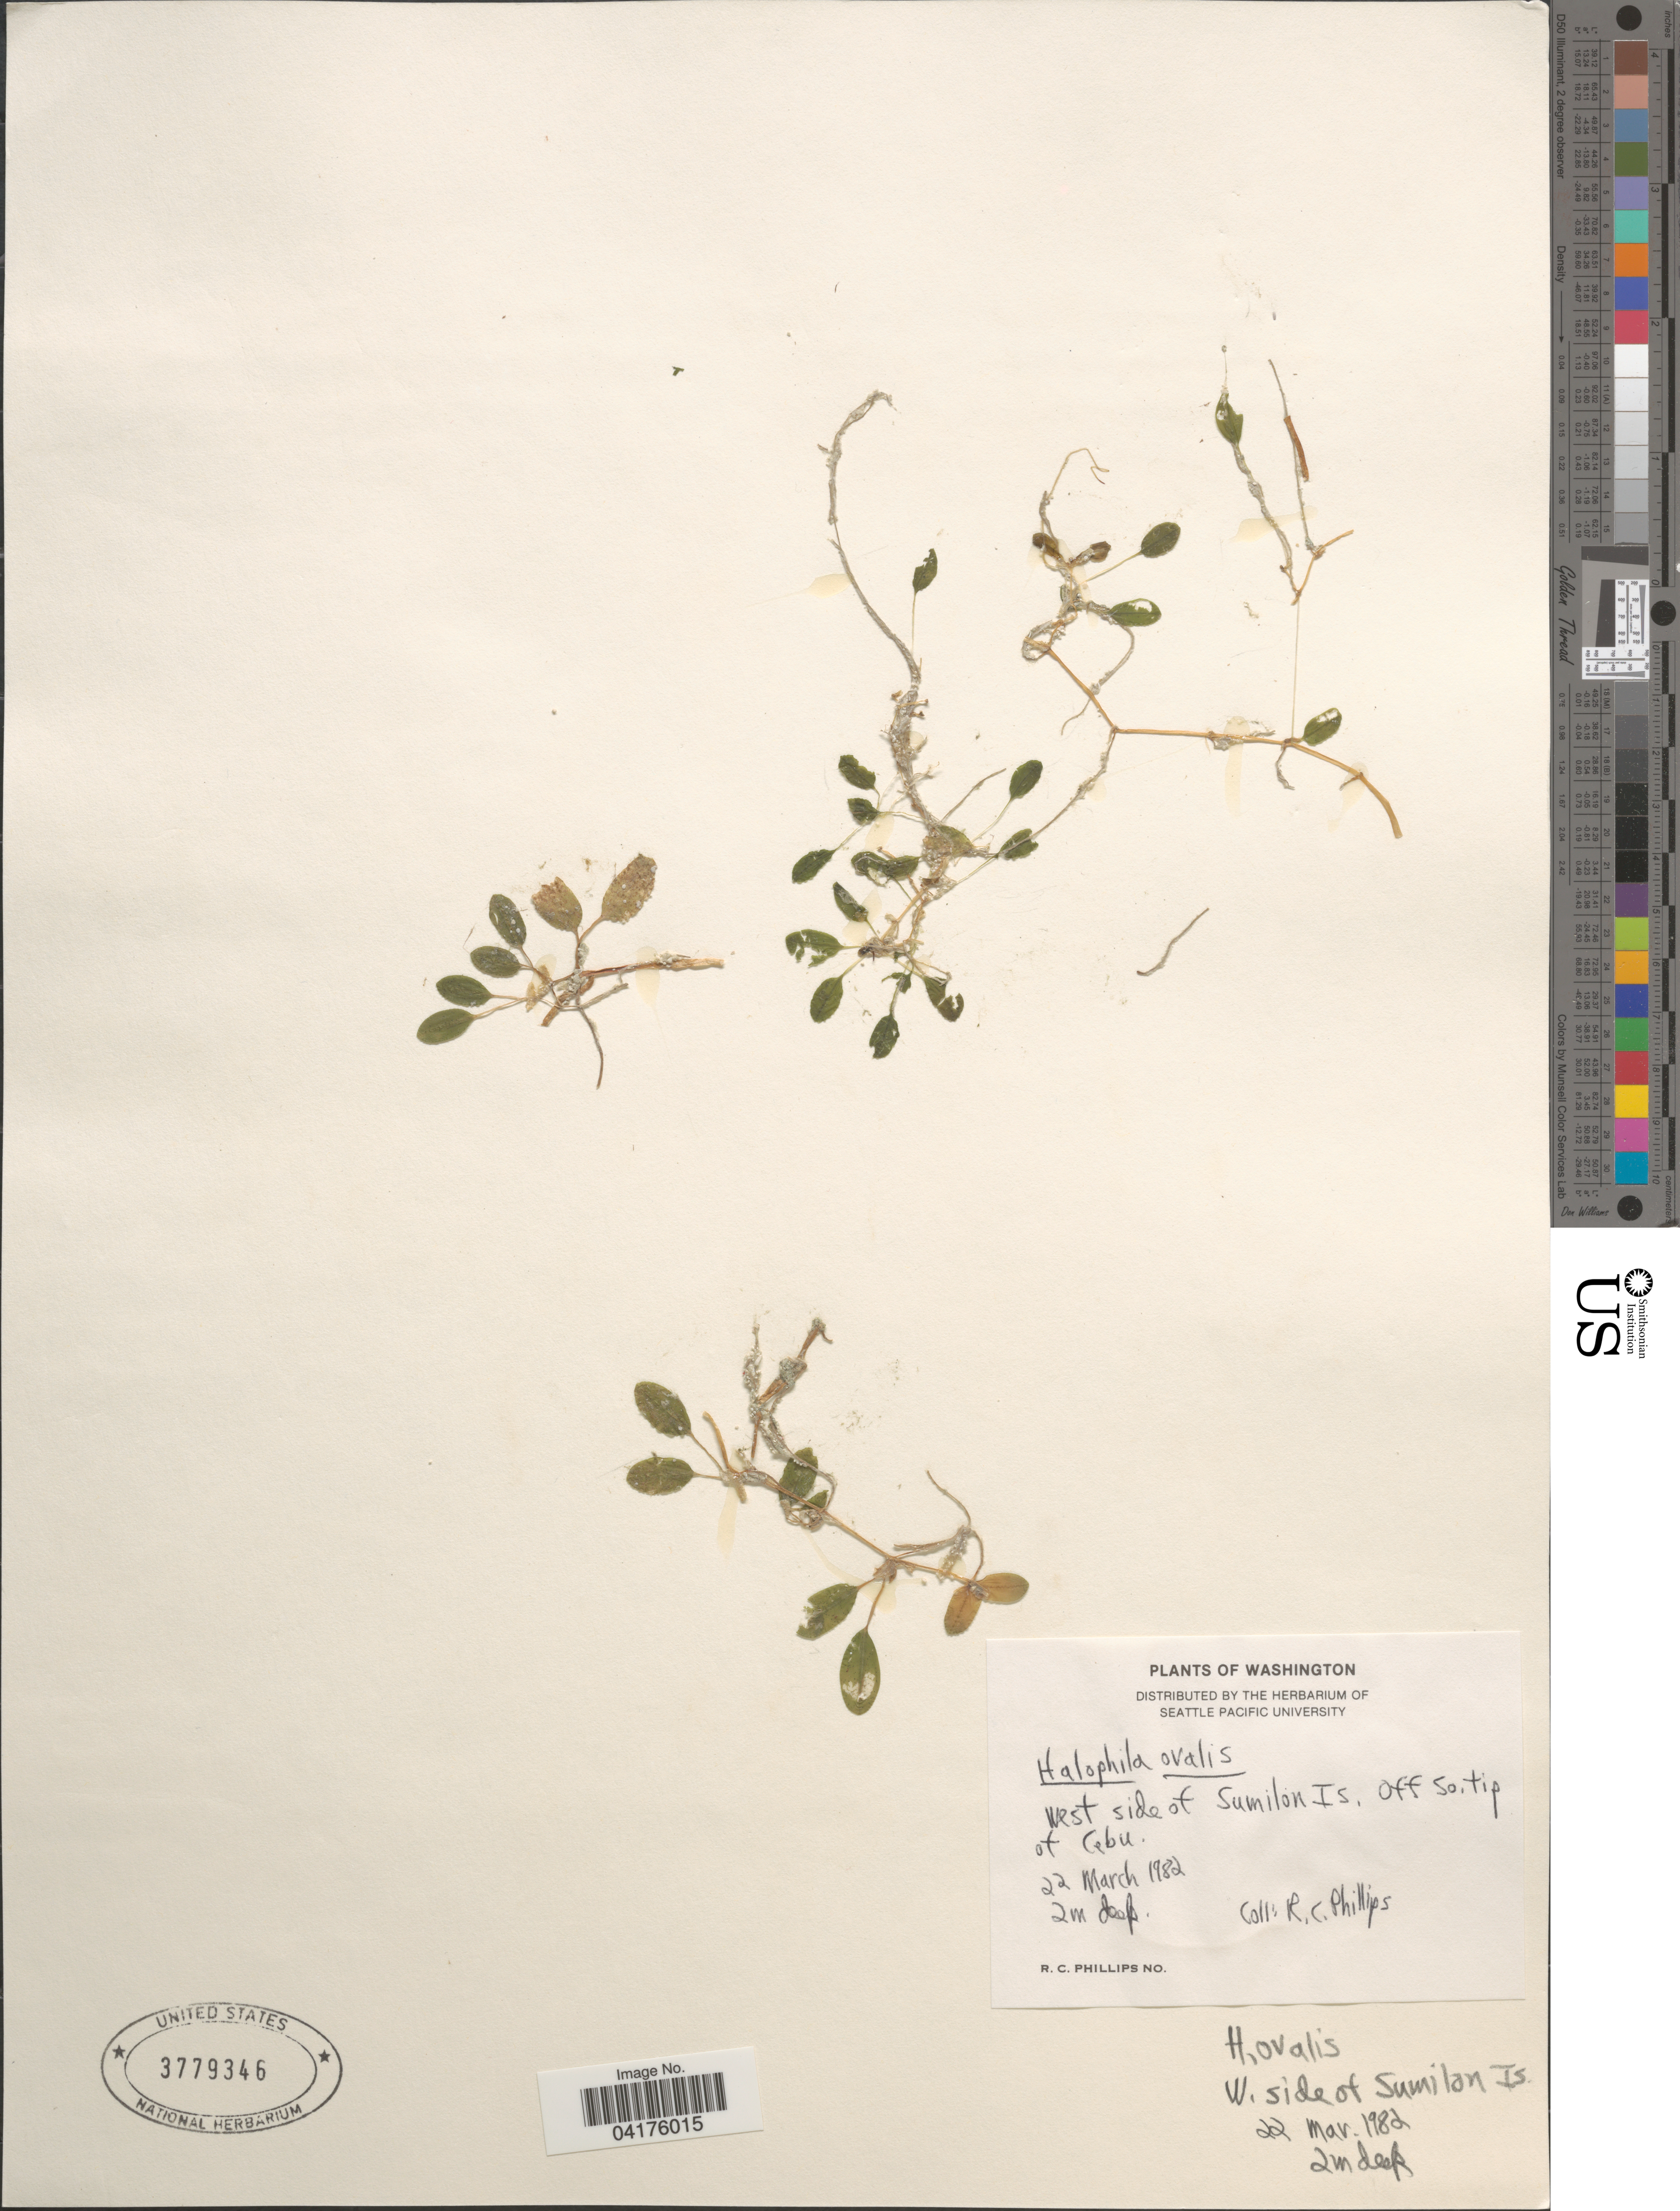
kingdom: Plantae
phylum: Tracheophyta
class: Liliopsida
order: Alismatales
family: Hydrocharitaceae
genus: Halophila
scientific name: Halophila ovalis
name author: (R. Br.) Hook. f.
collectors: R. C. Phillips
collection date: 1982-03-22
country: Philippines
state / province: Central Visayas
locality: West side of Sumilon Is. off So. tip of Cebu.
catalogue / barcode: US 3779346